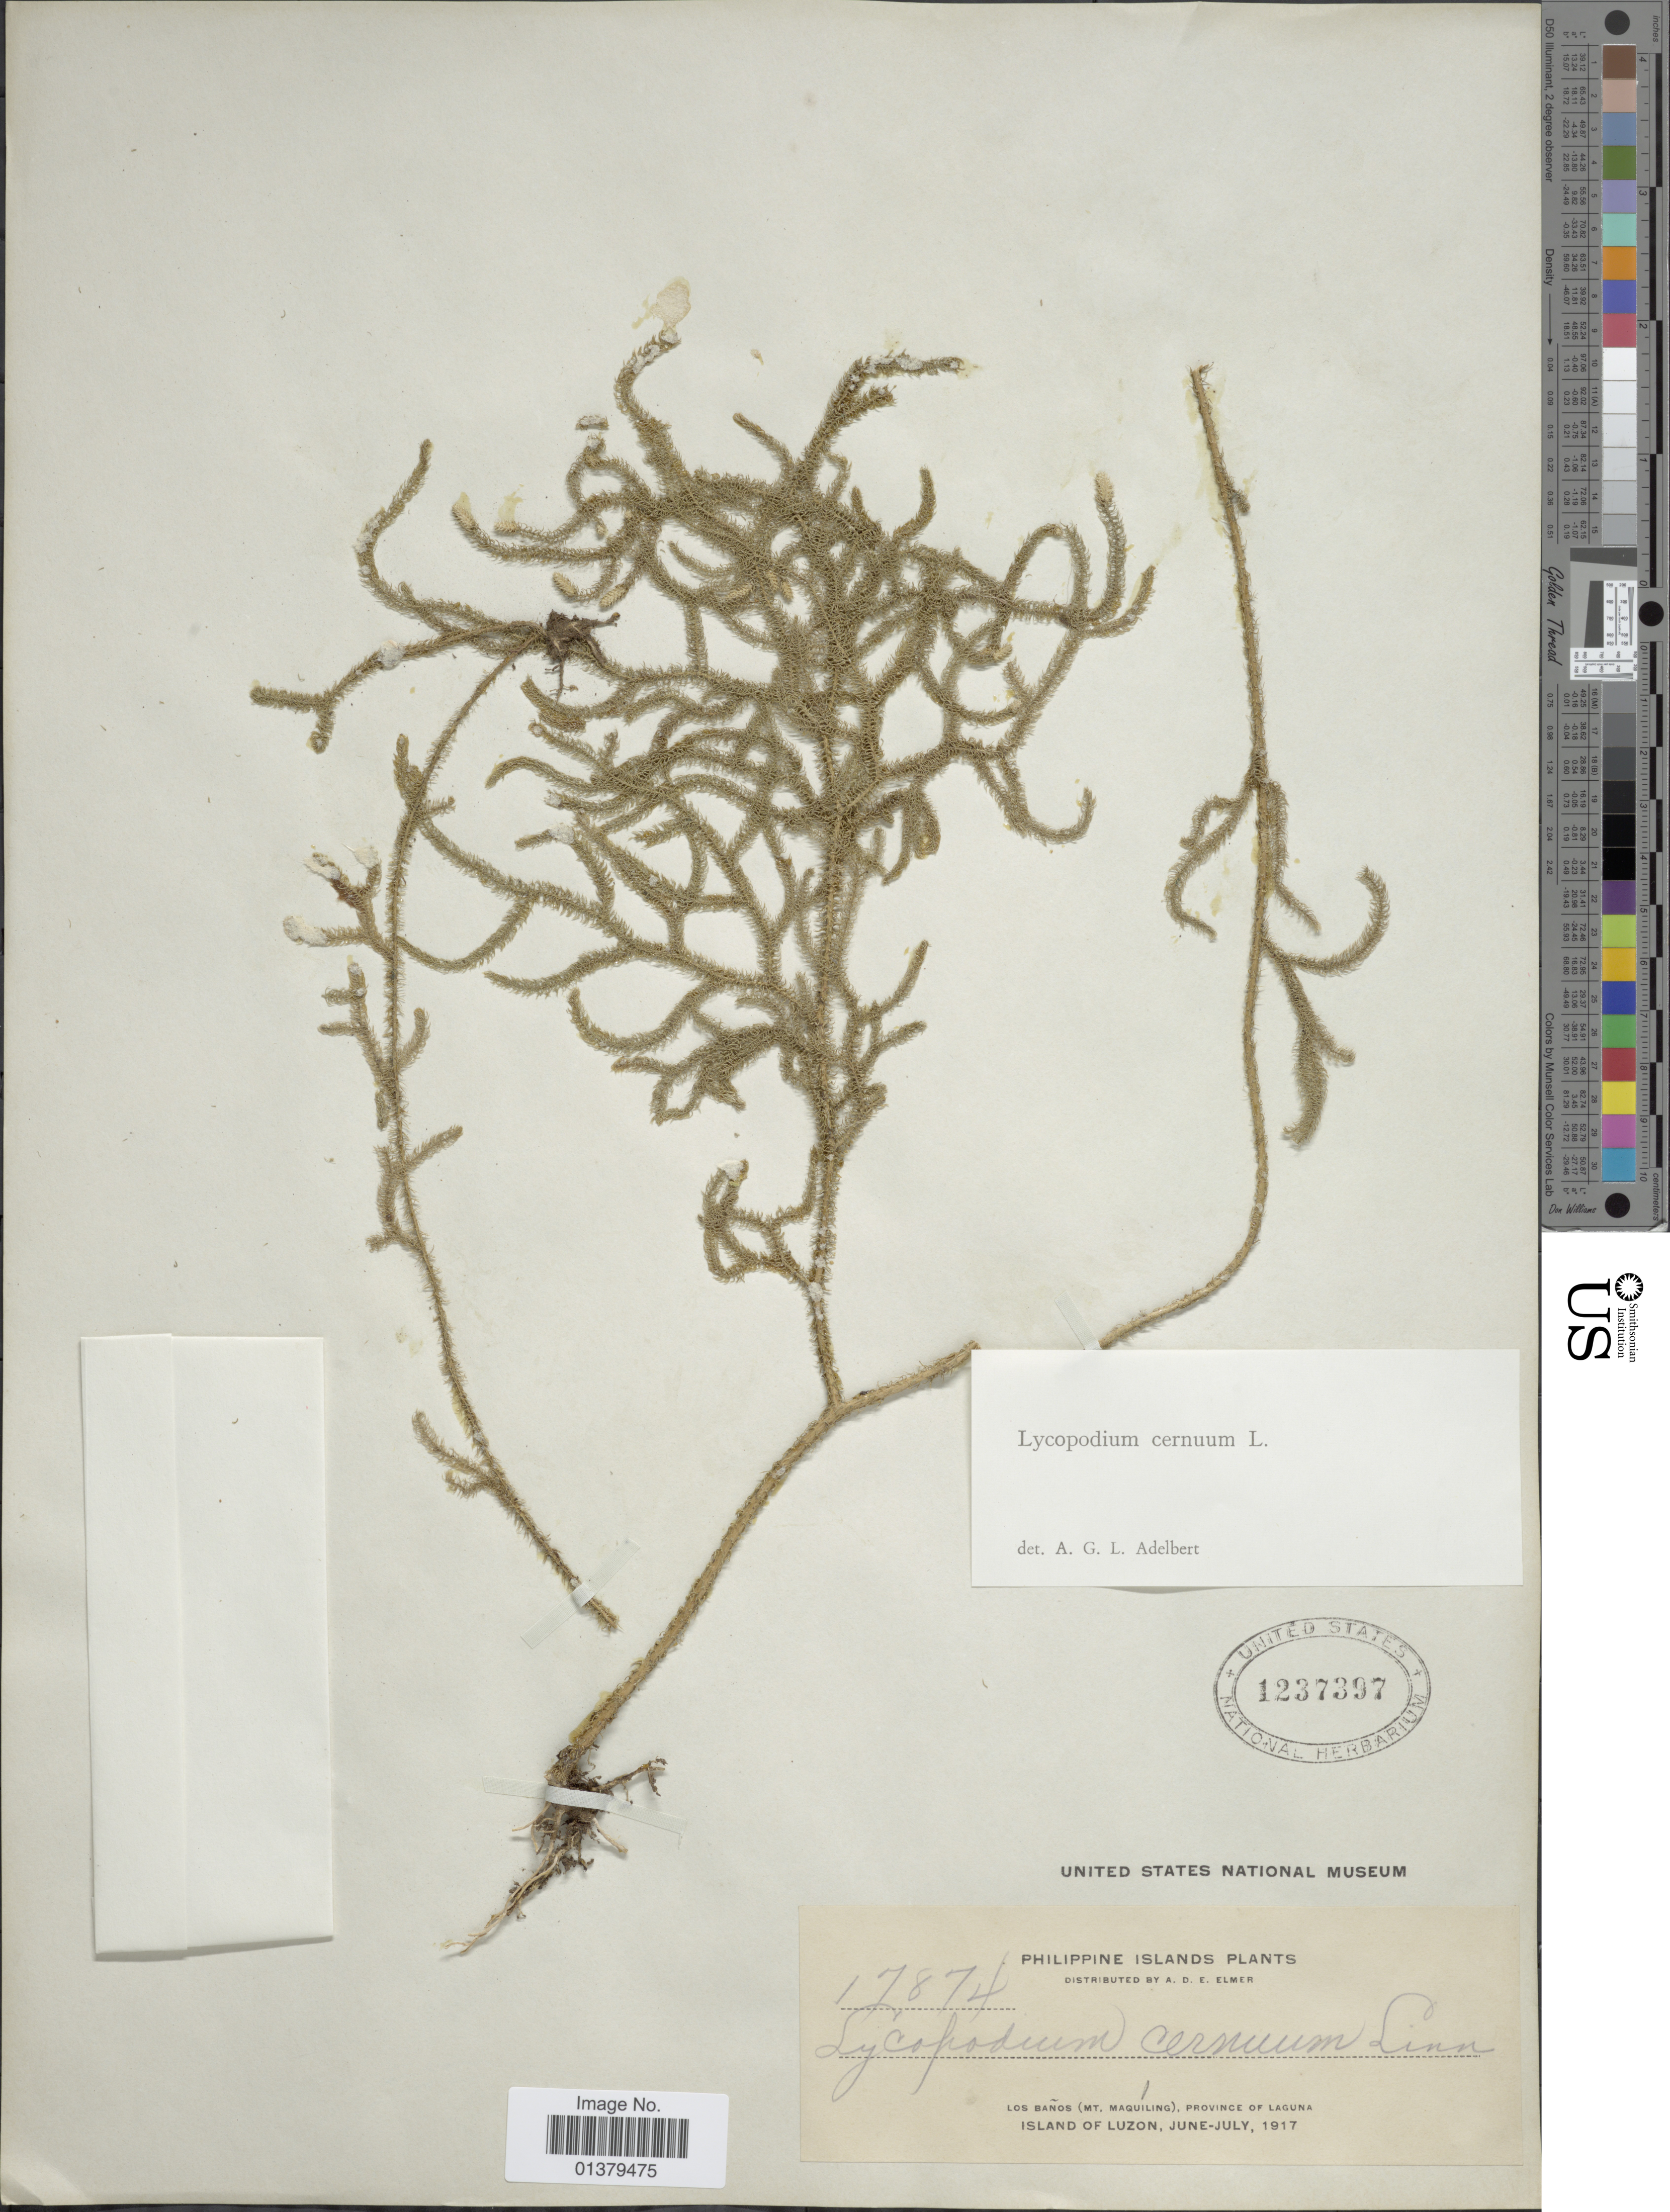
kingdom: Plantae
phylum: Tracheophyta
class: Lycopodiopsida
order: Lycopodiales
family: Lycopodiaceae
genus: Palhinhaea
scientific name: Palhinhaea cernua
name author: (L.) Vasc. & Franco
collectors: A. D. E. Elmer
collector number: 17874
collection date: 1917-06/1917-07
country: Philippines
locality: Los Baños (mt.Maquiling), province of Laguna, Island of Luzon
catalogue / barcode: US 1237397